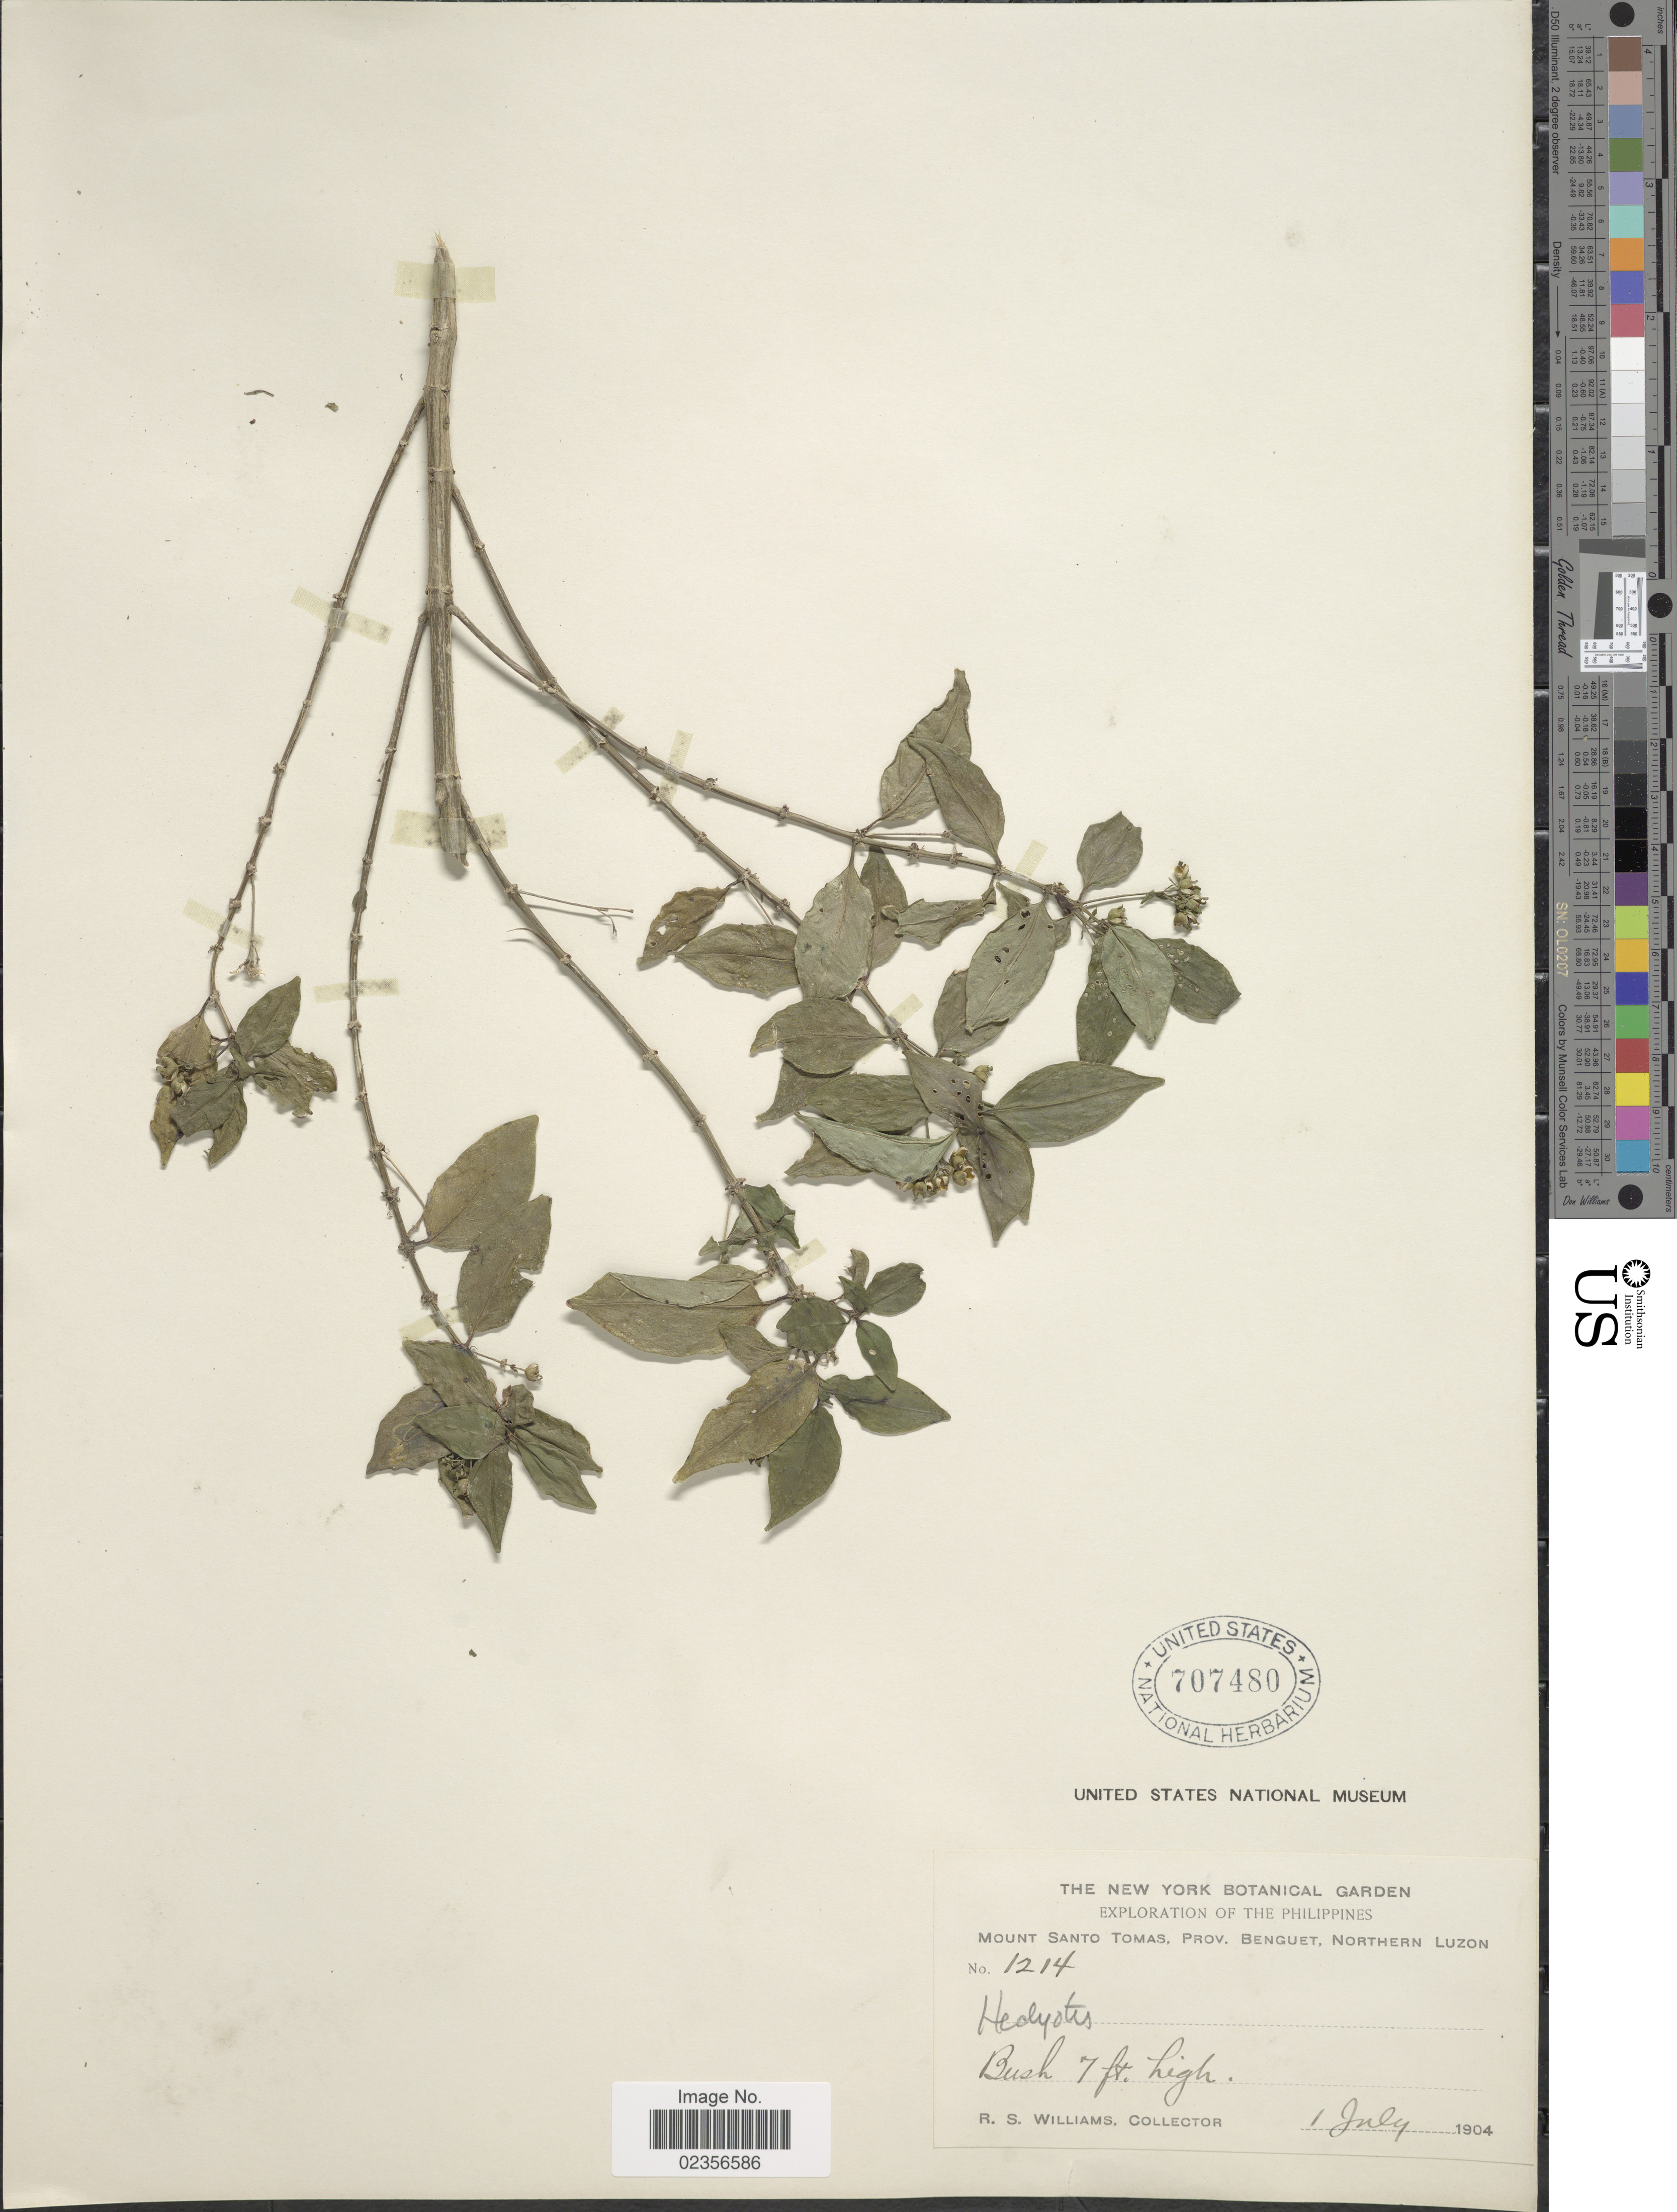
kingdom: Plantae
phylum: Tracheophyta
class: Magnoliopsida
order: Gentianales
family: Rubiaceae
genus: Hedyotis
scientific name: Hedyotis benguetensis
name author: Elmer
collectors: R. S. Williams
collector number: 1214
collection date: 1904-07-01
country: Philippines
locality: Mount Santo Tomas, Prov. Benguet, Northern Luzon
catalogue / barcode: US 707480